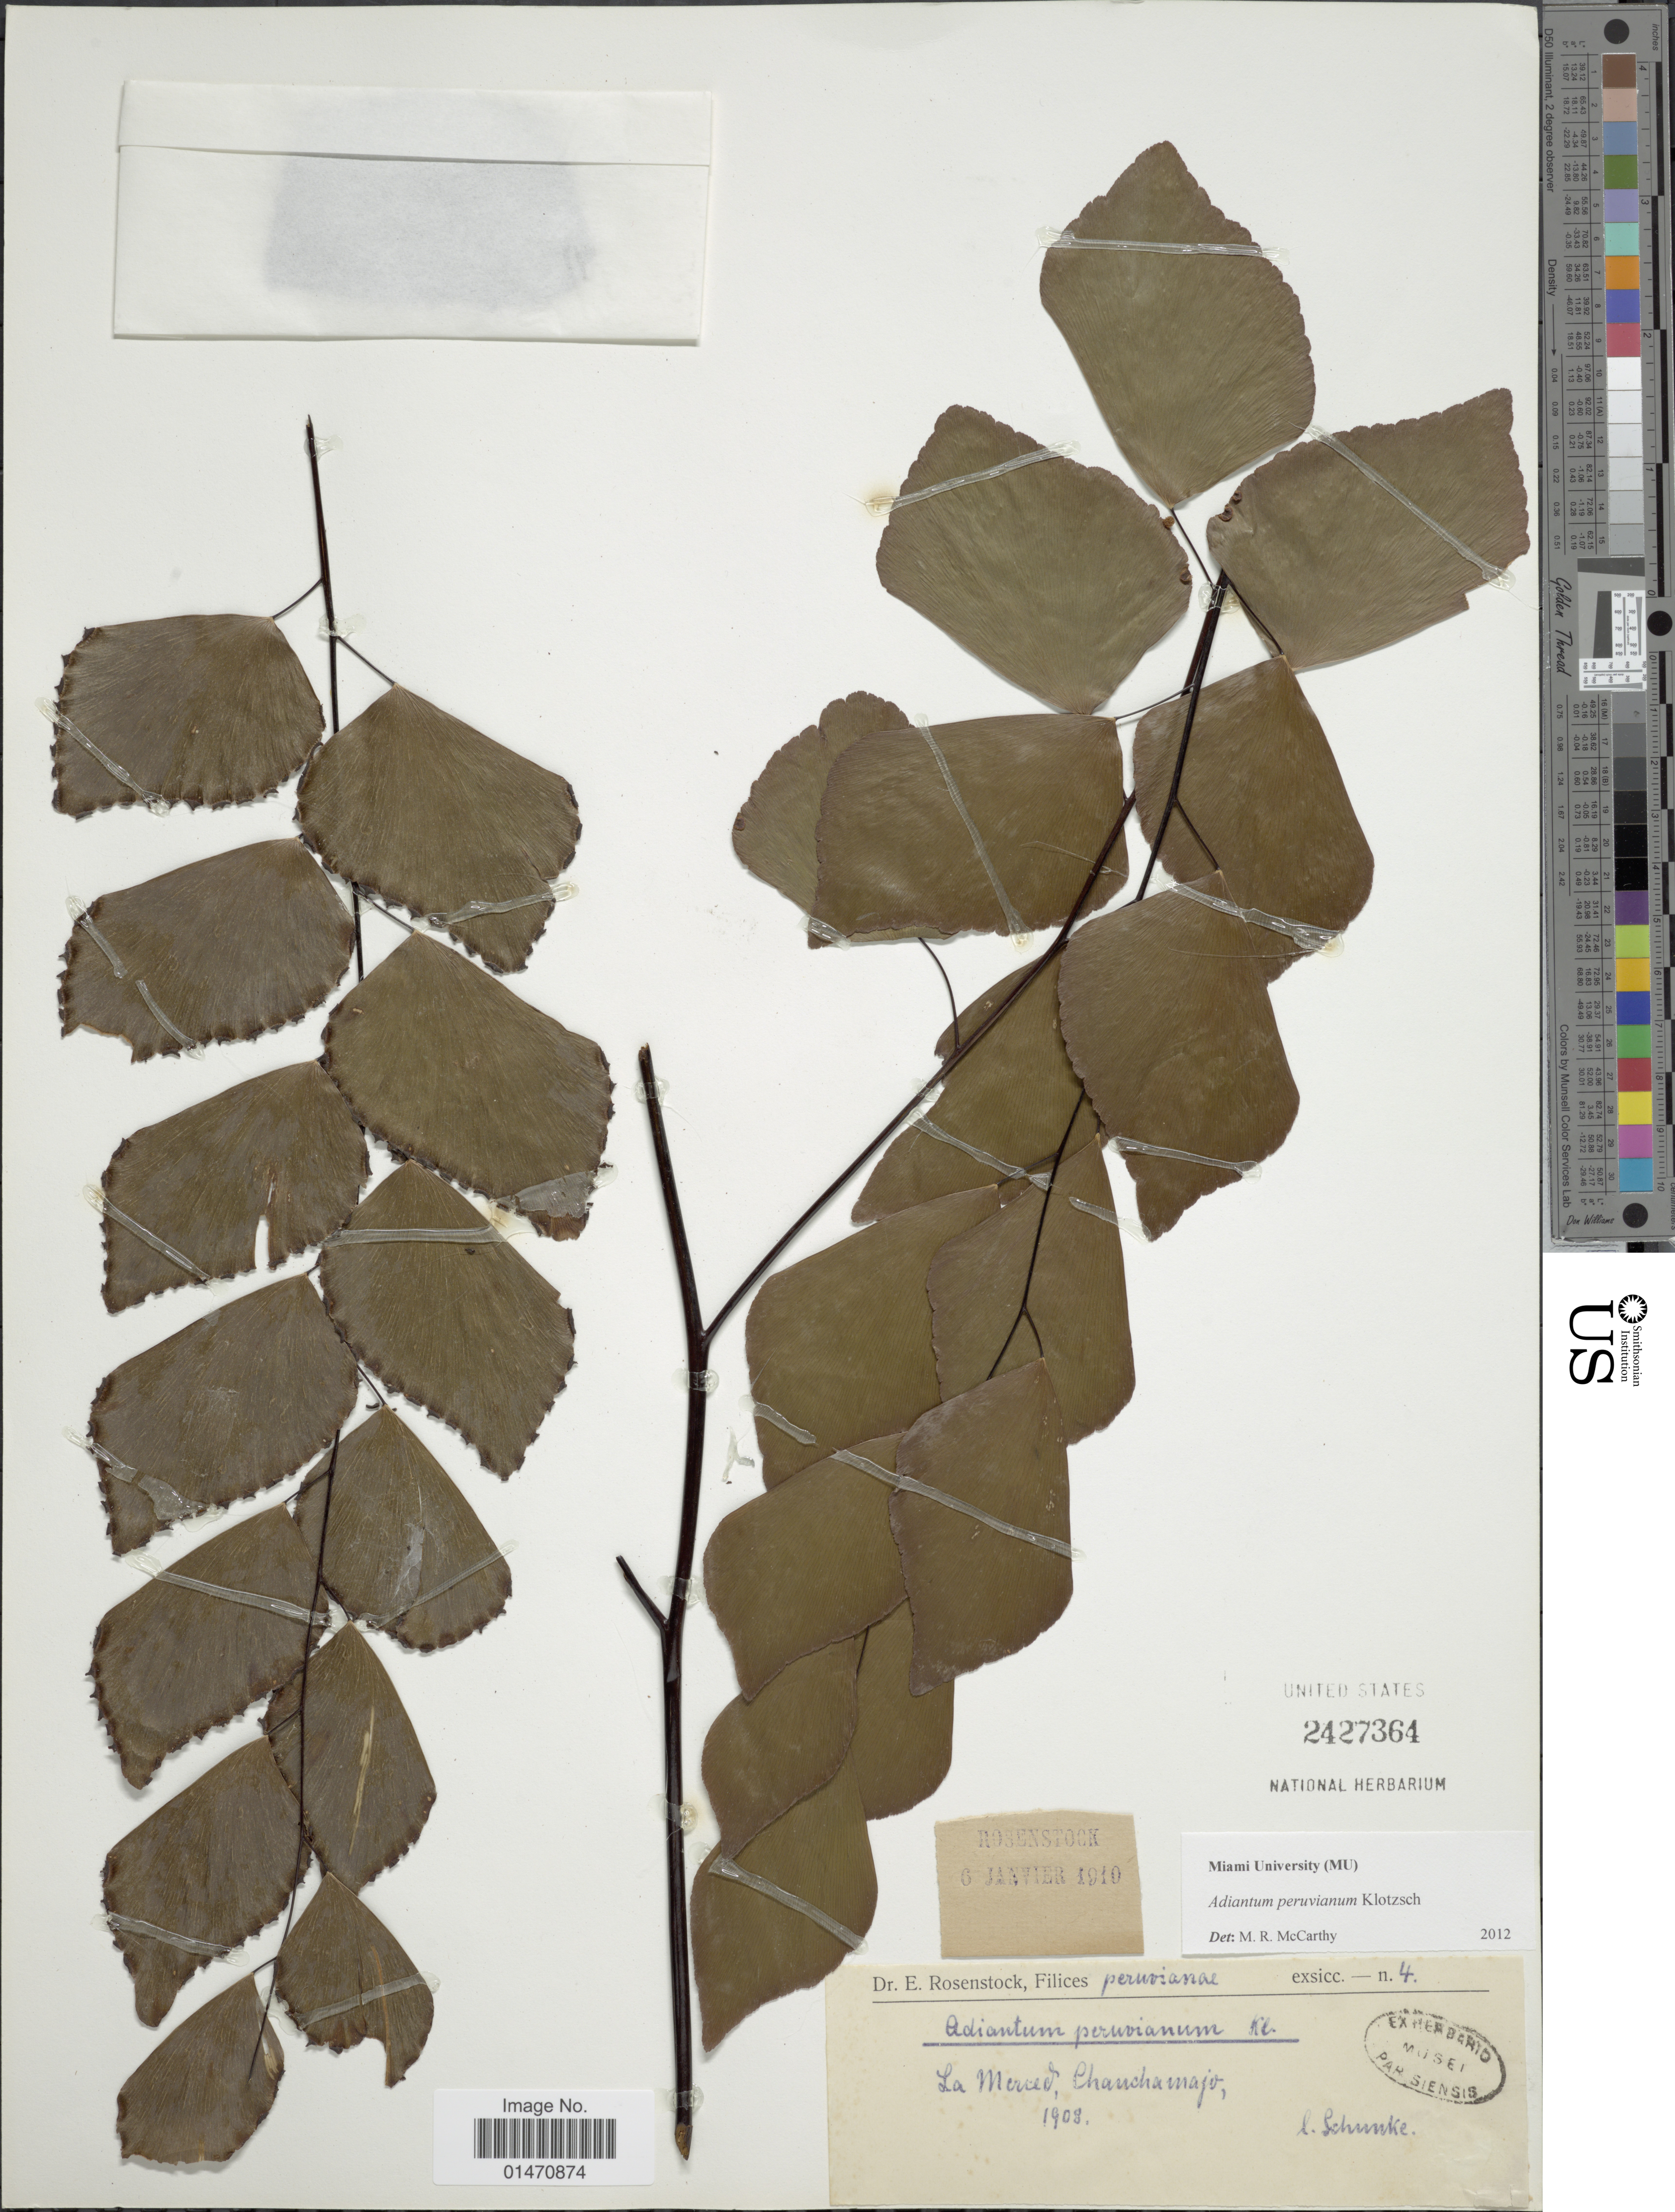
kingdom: Plantae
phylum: Tracheophyta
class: Polypodiopsida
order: Polypodiales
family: Pteridaceae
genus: Adiantum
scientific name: Adiantum peruvianum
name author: Klotzsch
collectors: Schunke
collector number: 4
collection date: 1908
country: Peru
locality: La Merced, Chanchamajo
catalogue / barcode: US 2427364